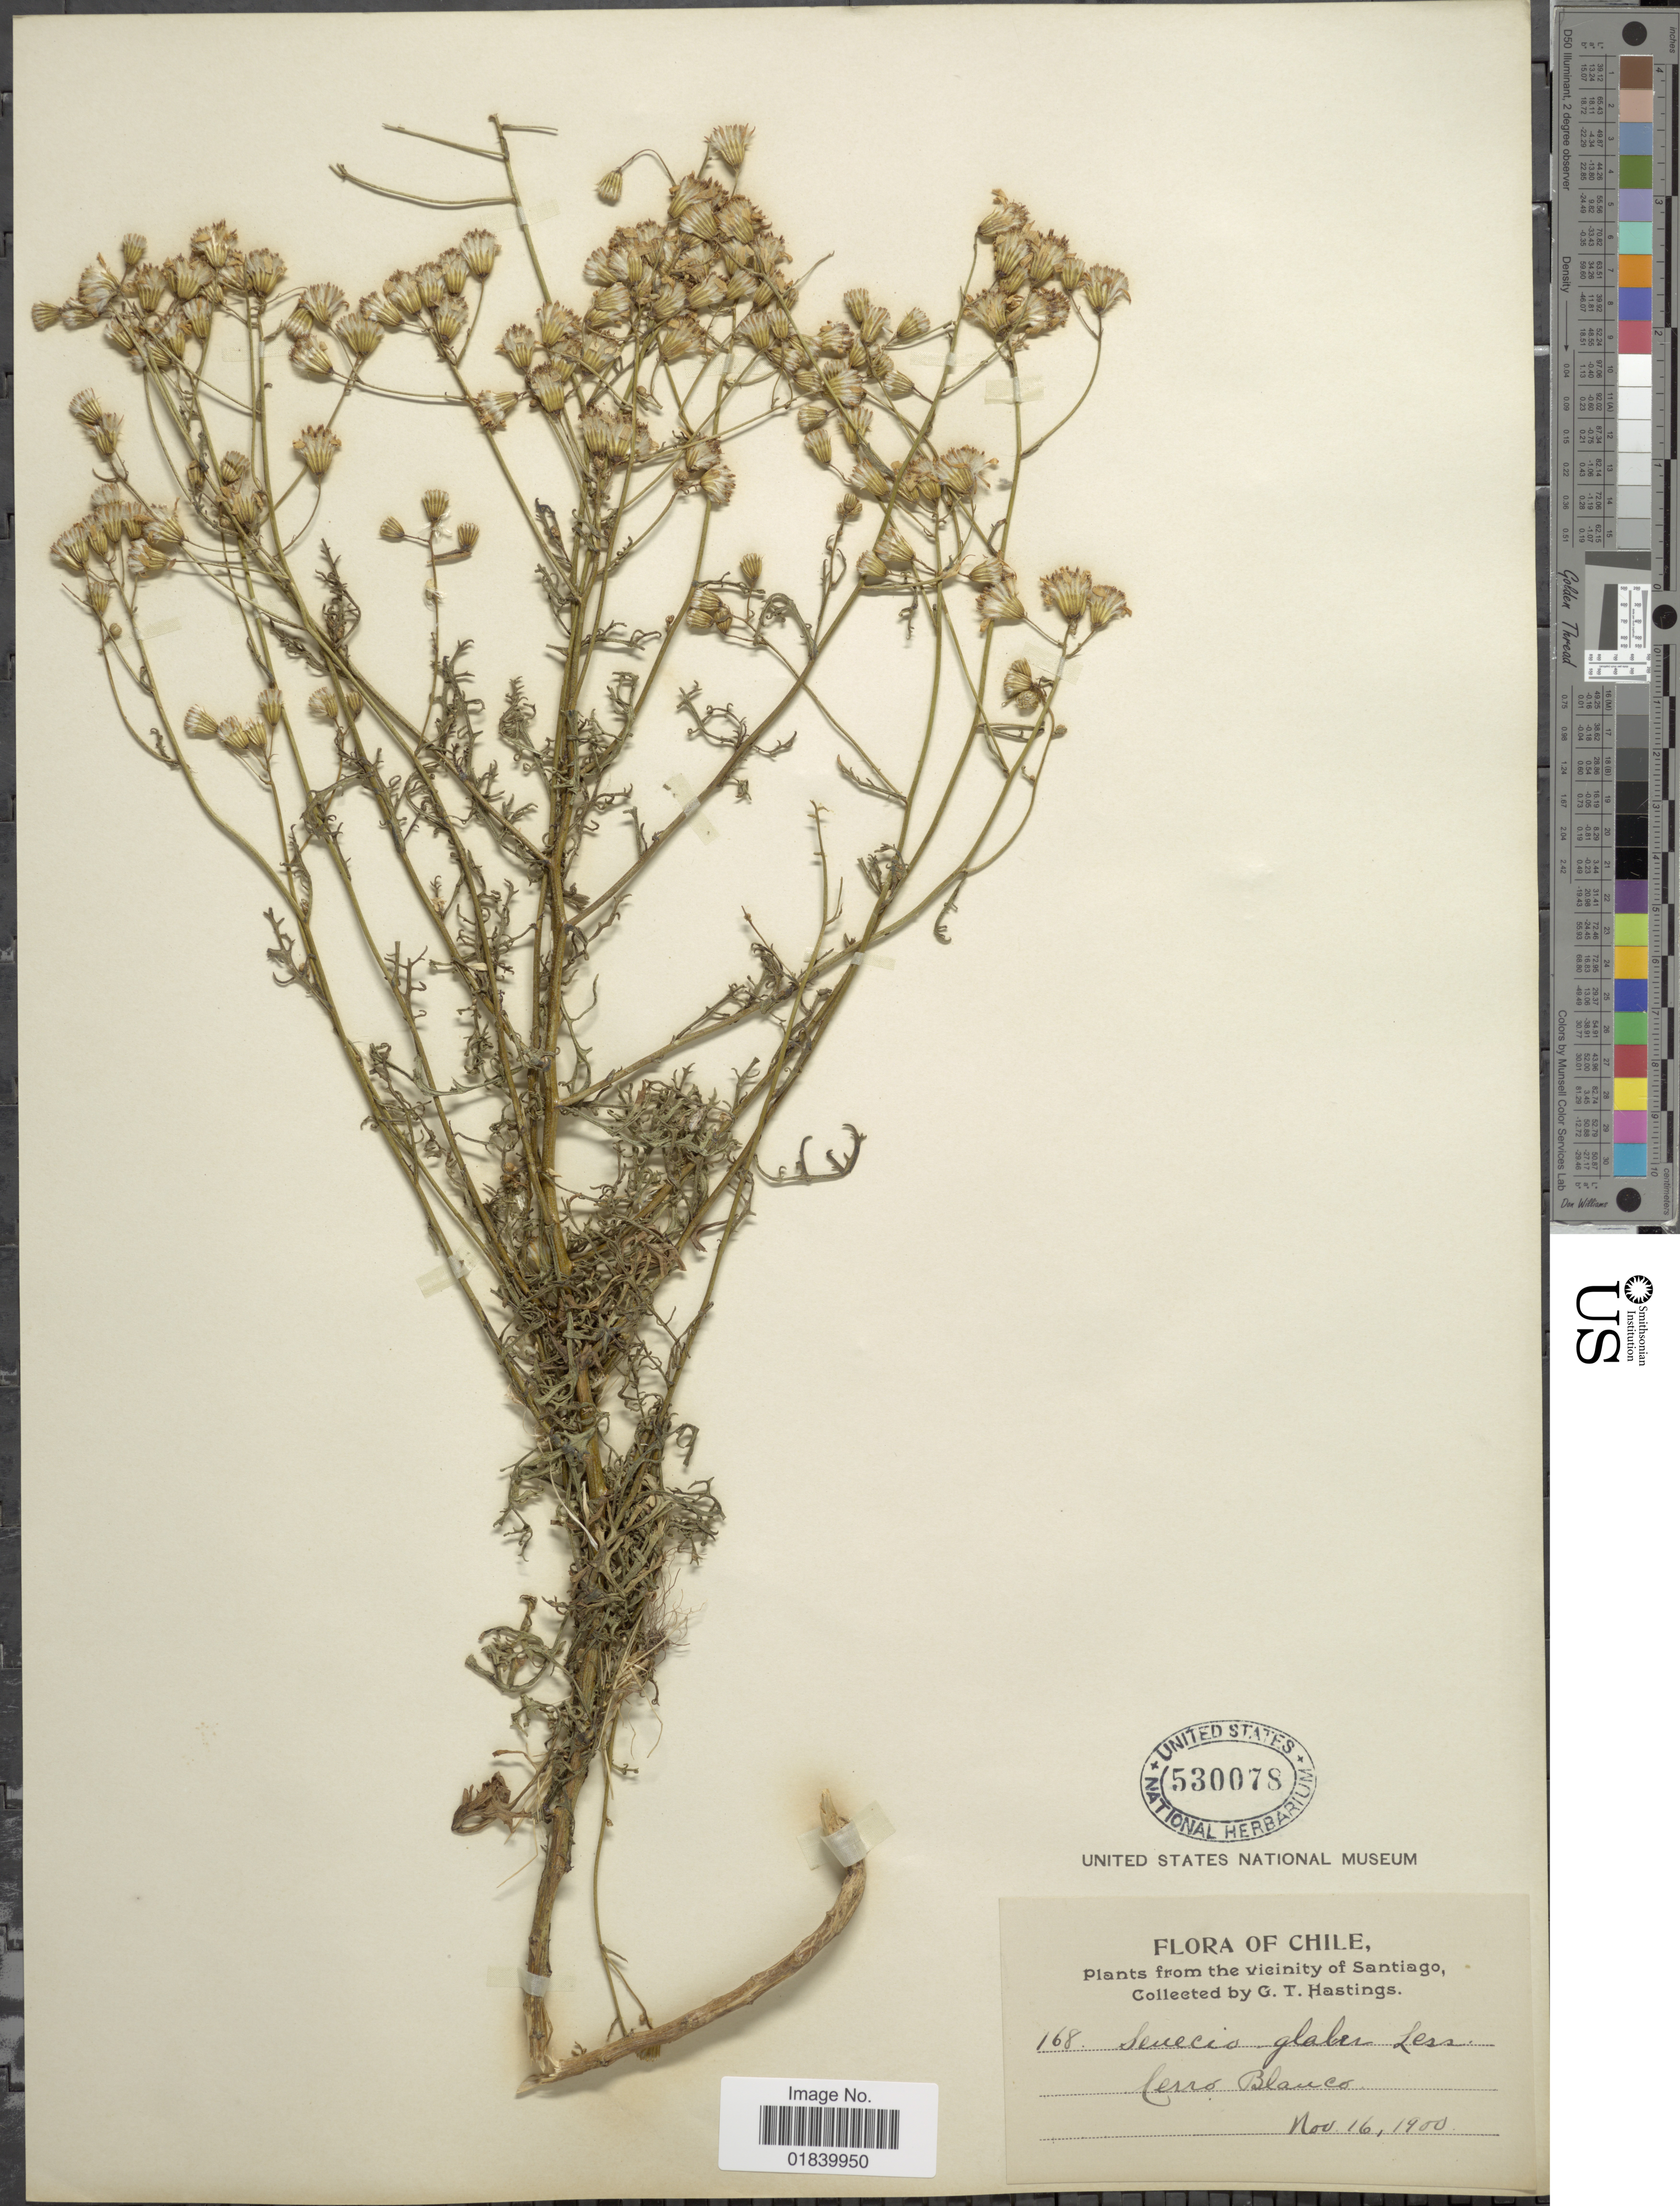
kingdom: Plantae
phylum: Tracheophyta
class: Magnoliopsida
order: Asterales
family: Asteraceae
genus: Senecio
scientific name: Senecio glaber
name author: Less.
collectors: G. Hastings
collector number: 168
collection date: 1900-11-16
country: Chile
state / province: Región Metropolitana (RM)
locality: Chile. Vicinity of Santiago. Cerro Blanco.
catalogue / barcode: US 530078